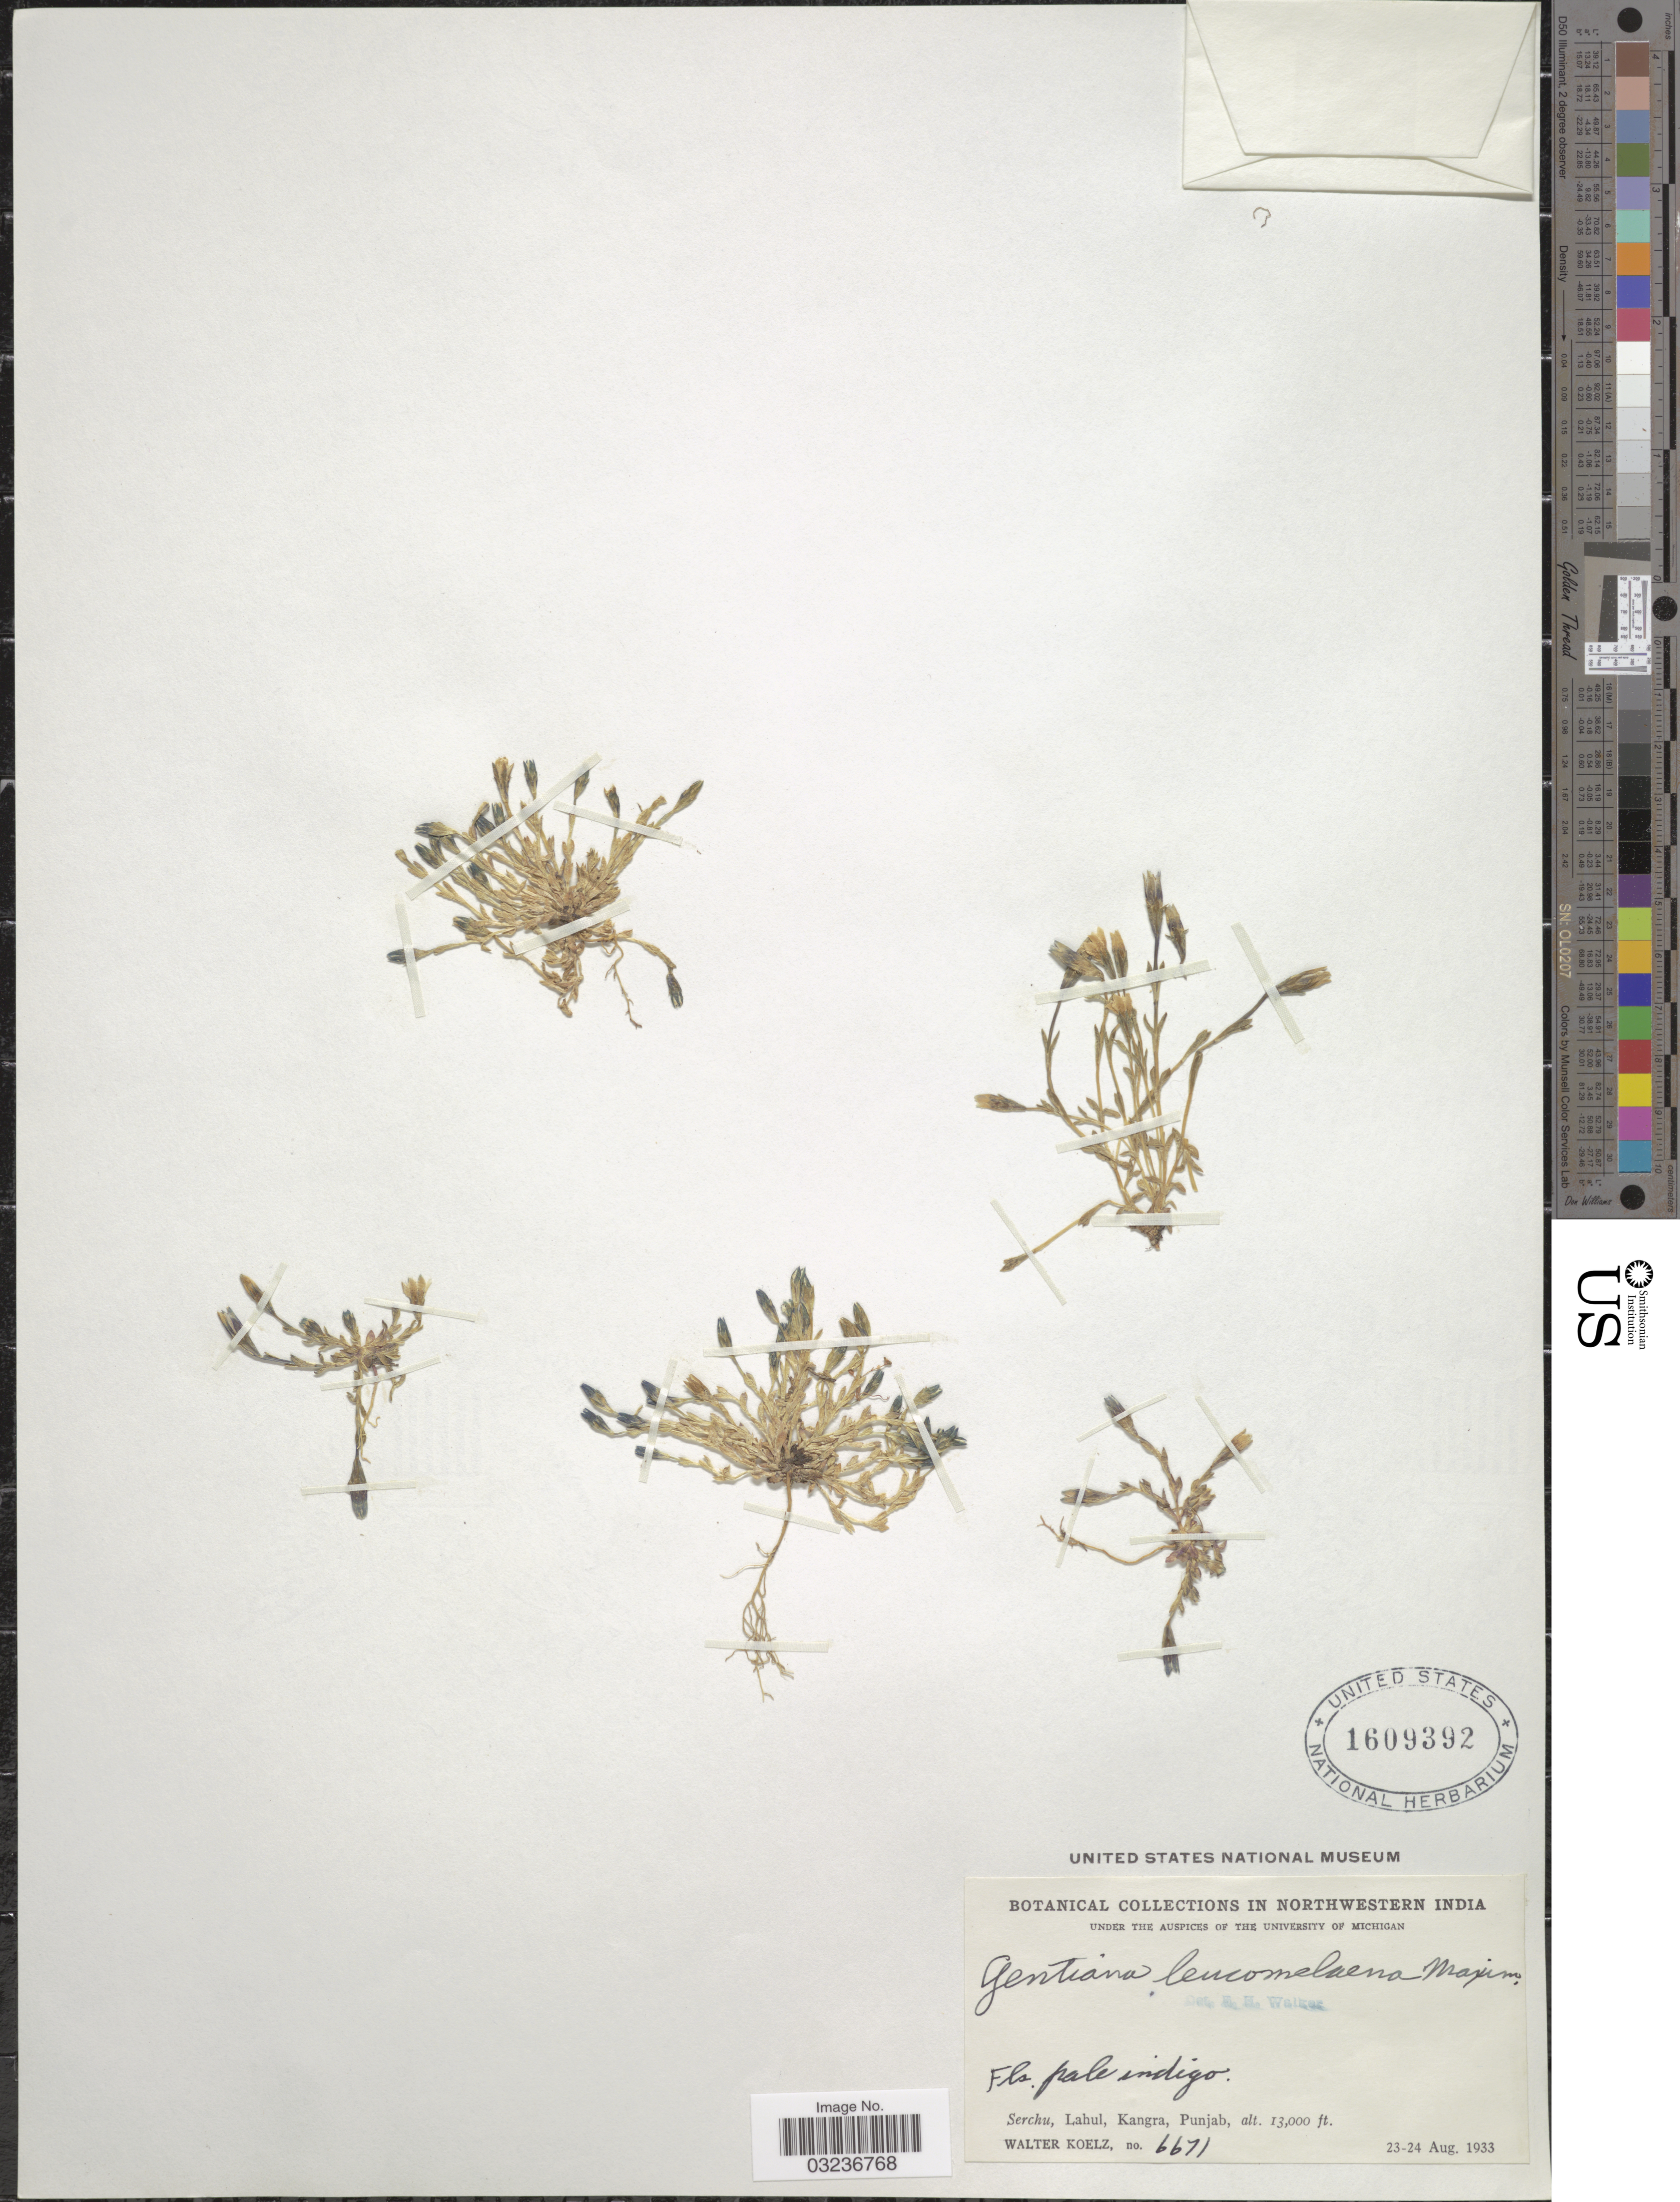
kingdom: Plantae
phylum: Tracheophyta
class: Magnoliopsida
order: Gentianales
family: Gentianaceae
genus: Gentiana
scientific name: Gentiana leucomelaena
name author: Maxim.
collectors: W. N. Koelz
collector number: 6671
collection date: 1933-08-23/1933-08-24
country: India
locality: Northwestern India, Serchu, Lahul, Kangra, Punjab.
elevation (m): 3962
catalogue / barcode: US 1609392